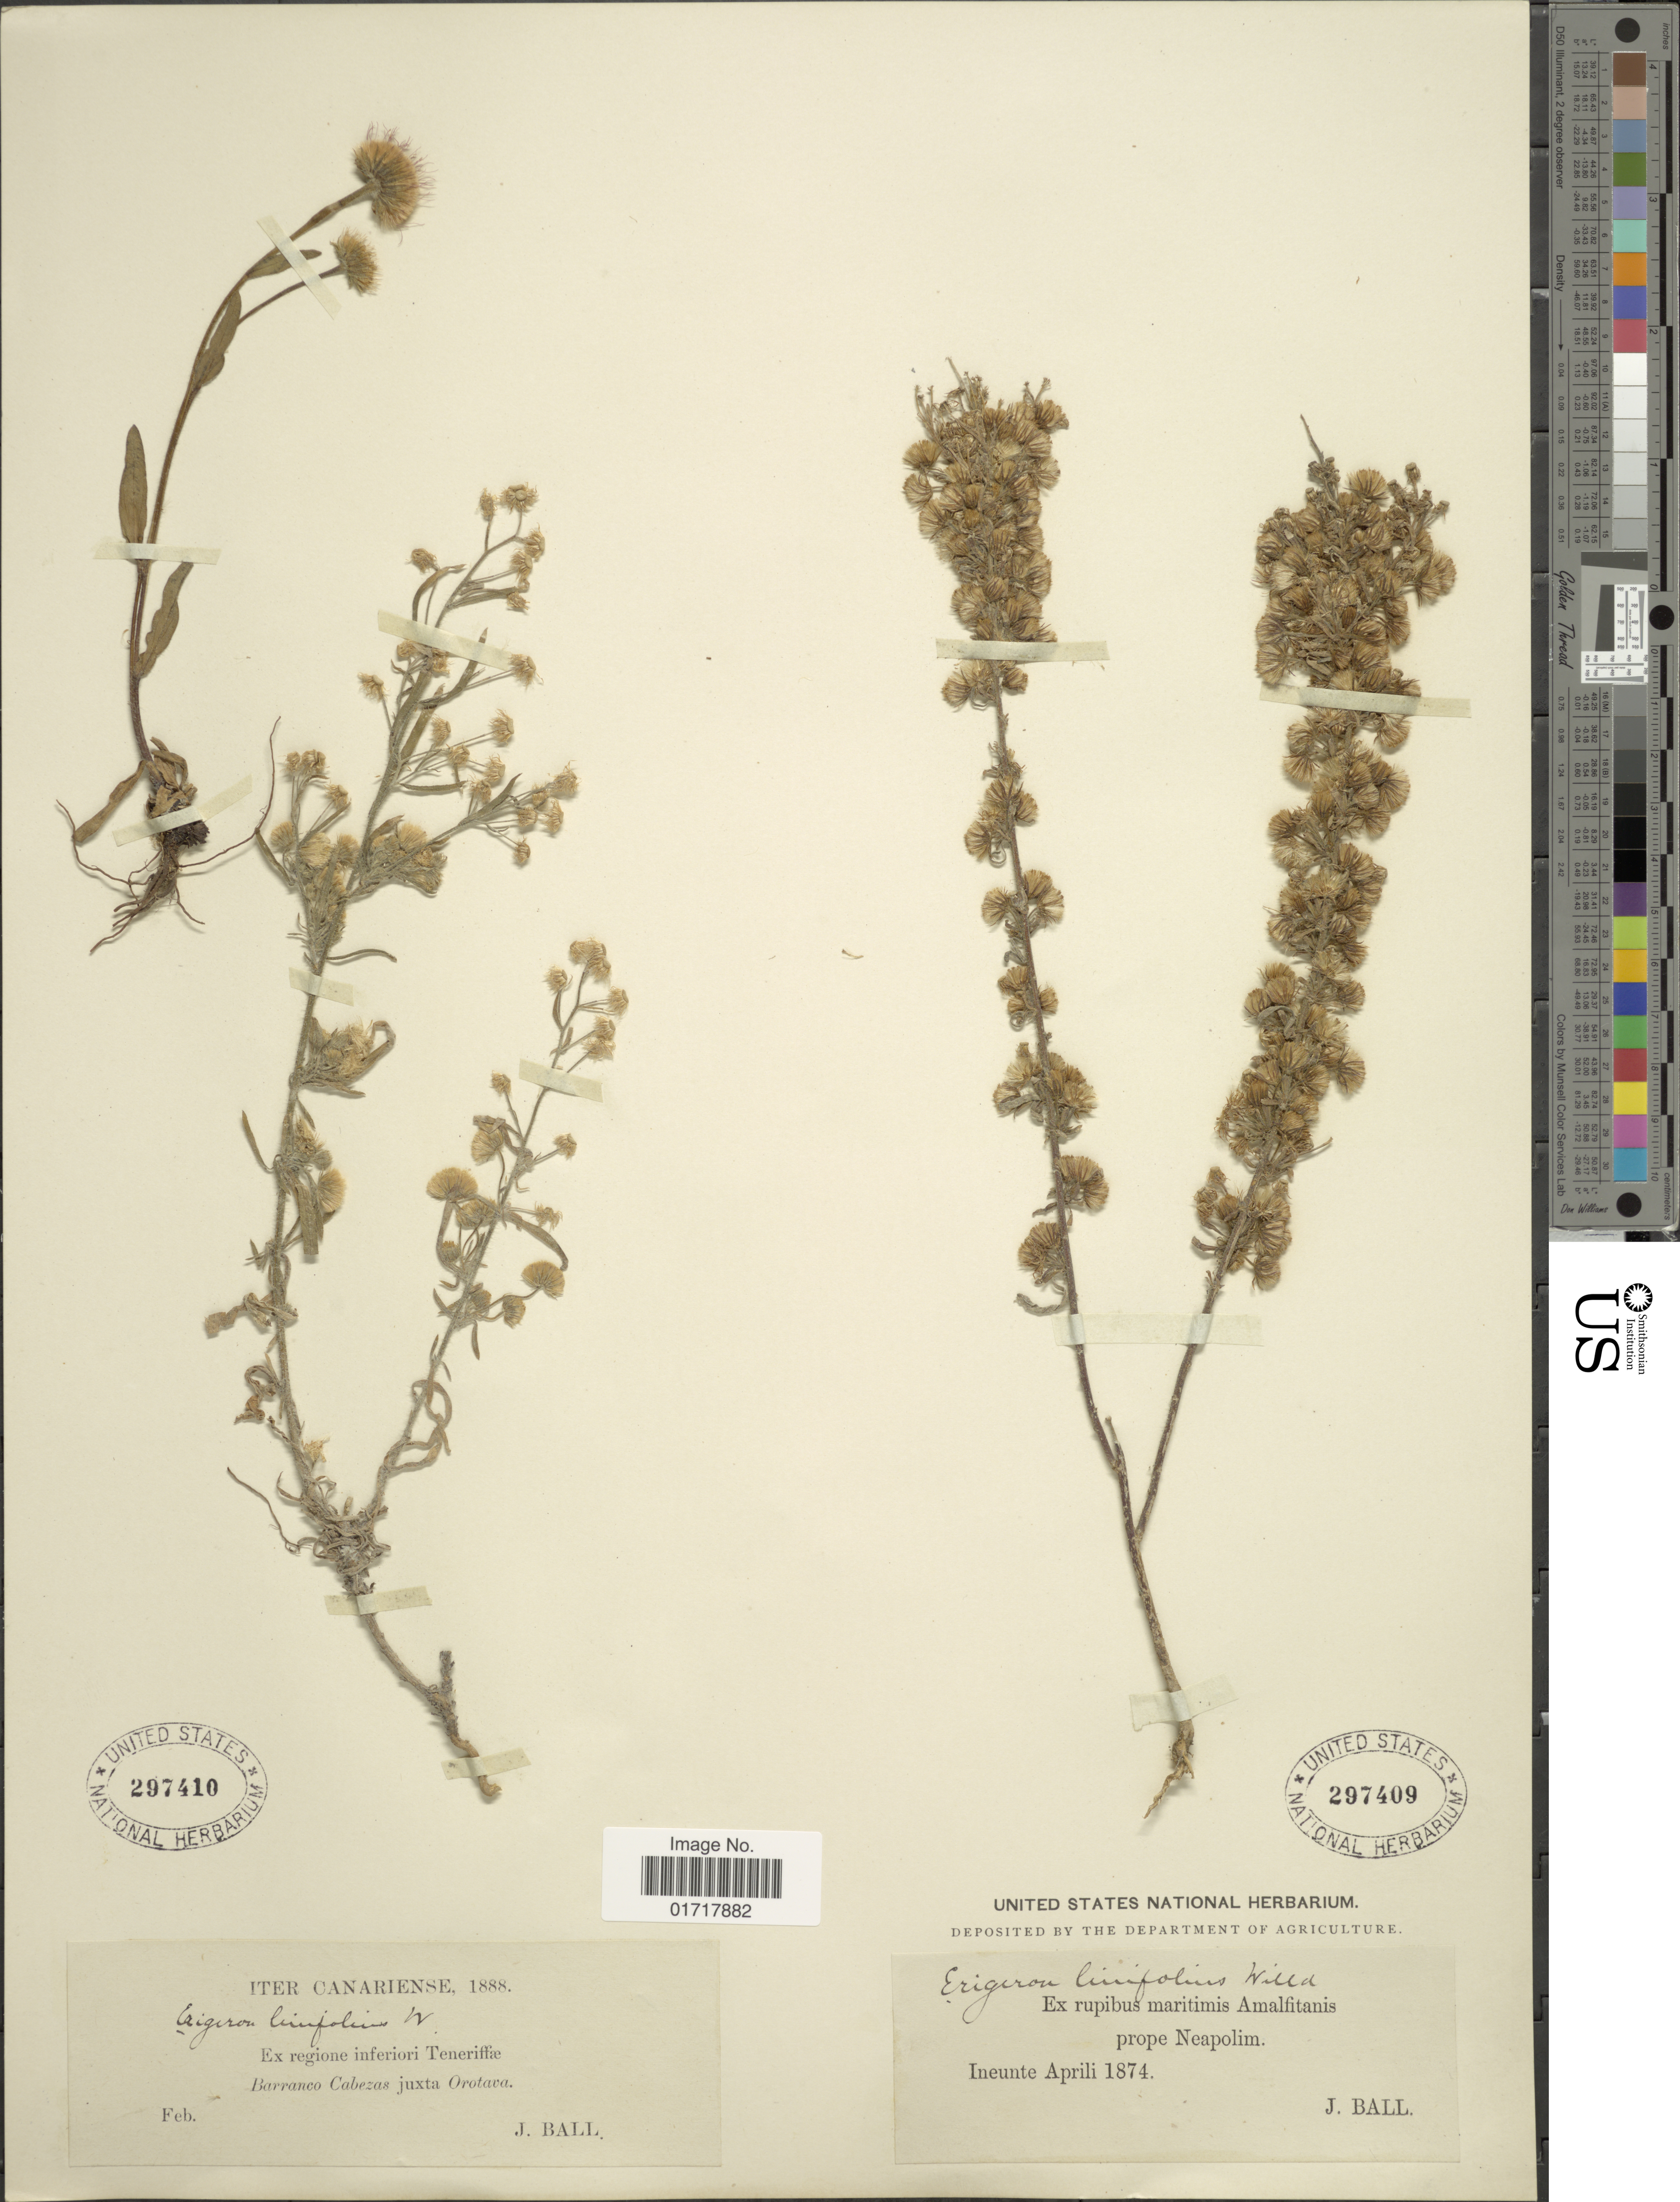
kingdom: Plantae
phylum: Tracheophyta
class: Magnoliopsida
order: Asterales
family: Asteraceae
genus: Erigeron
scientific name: Erigeron bonariensis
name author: L.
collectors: J. Ball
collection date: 1888-02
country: Spain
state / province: Canarias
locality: Iter Canariense. Barranco Cabezas juxta Orotava.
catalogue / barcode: US 297410